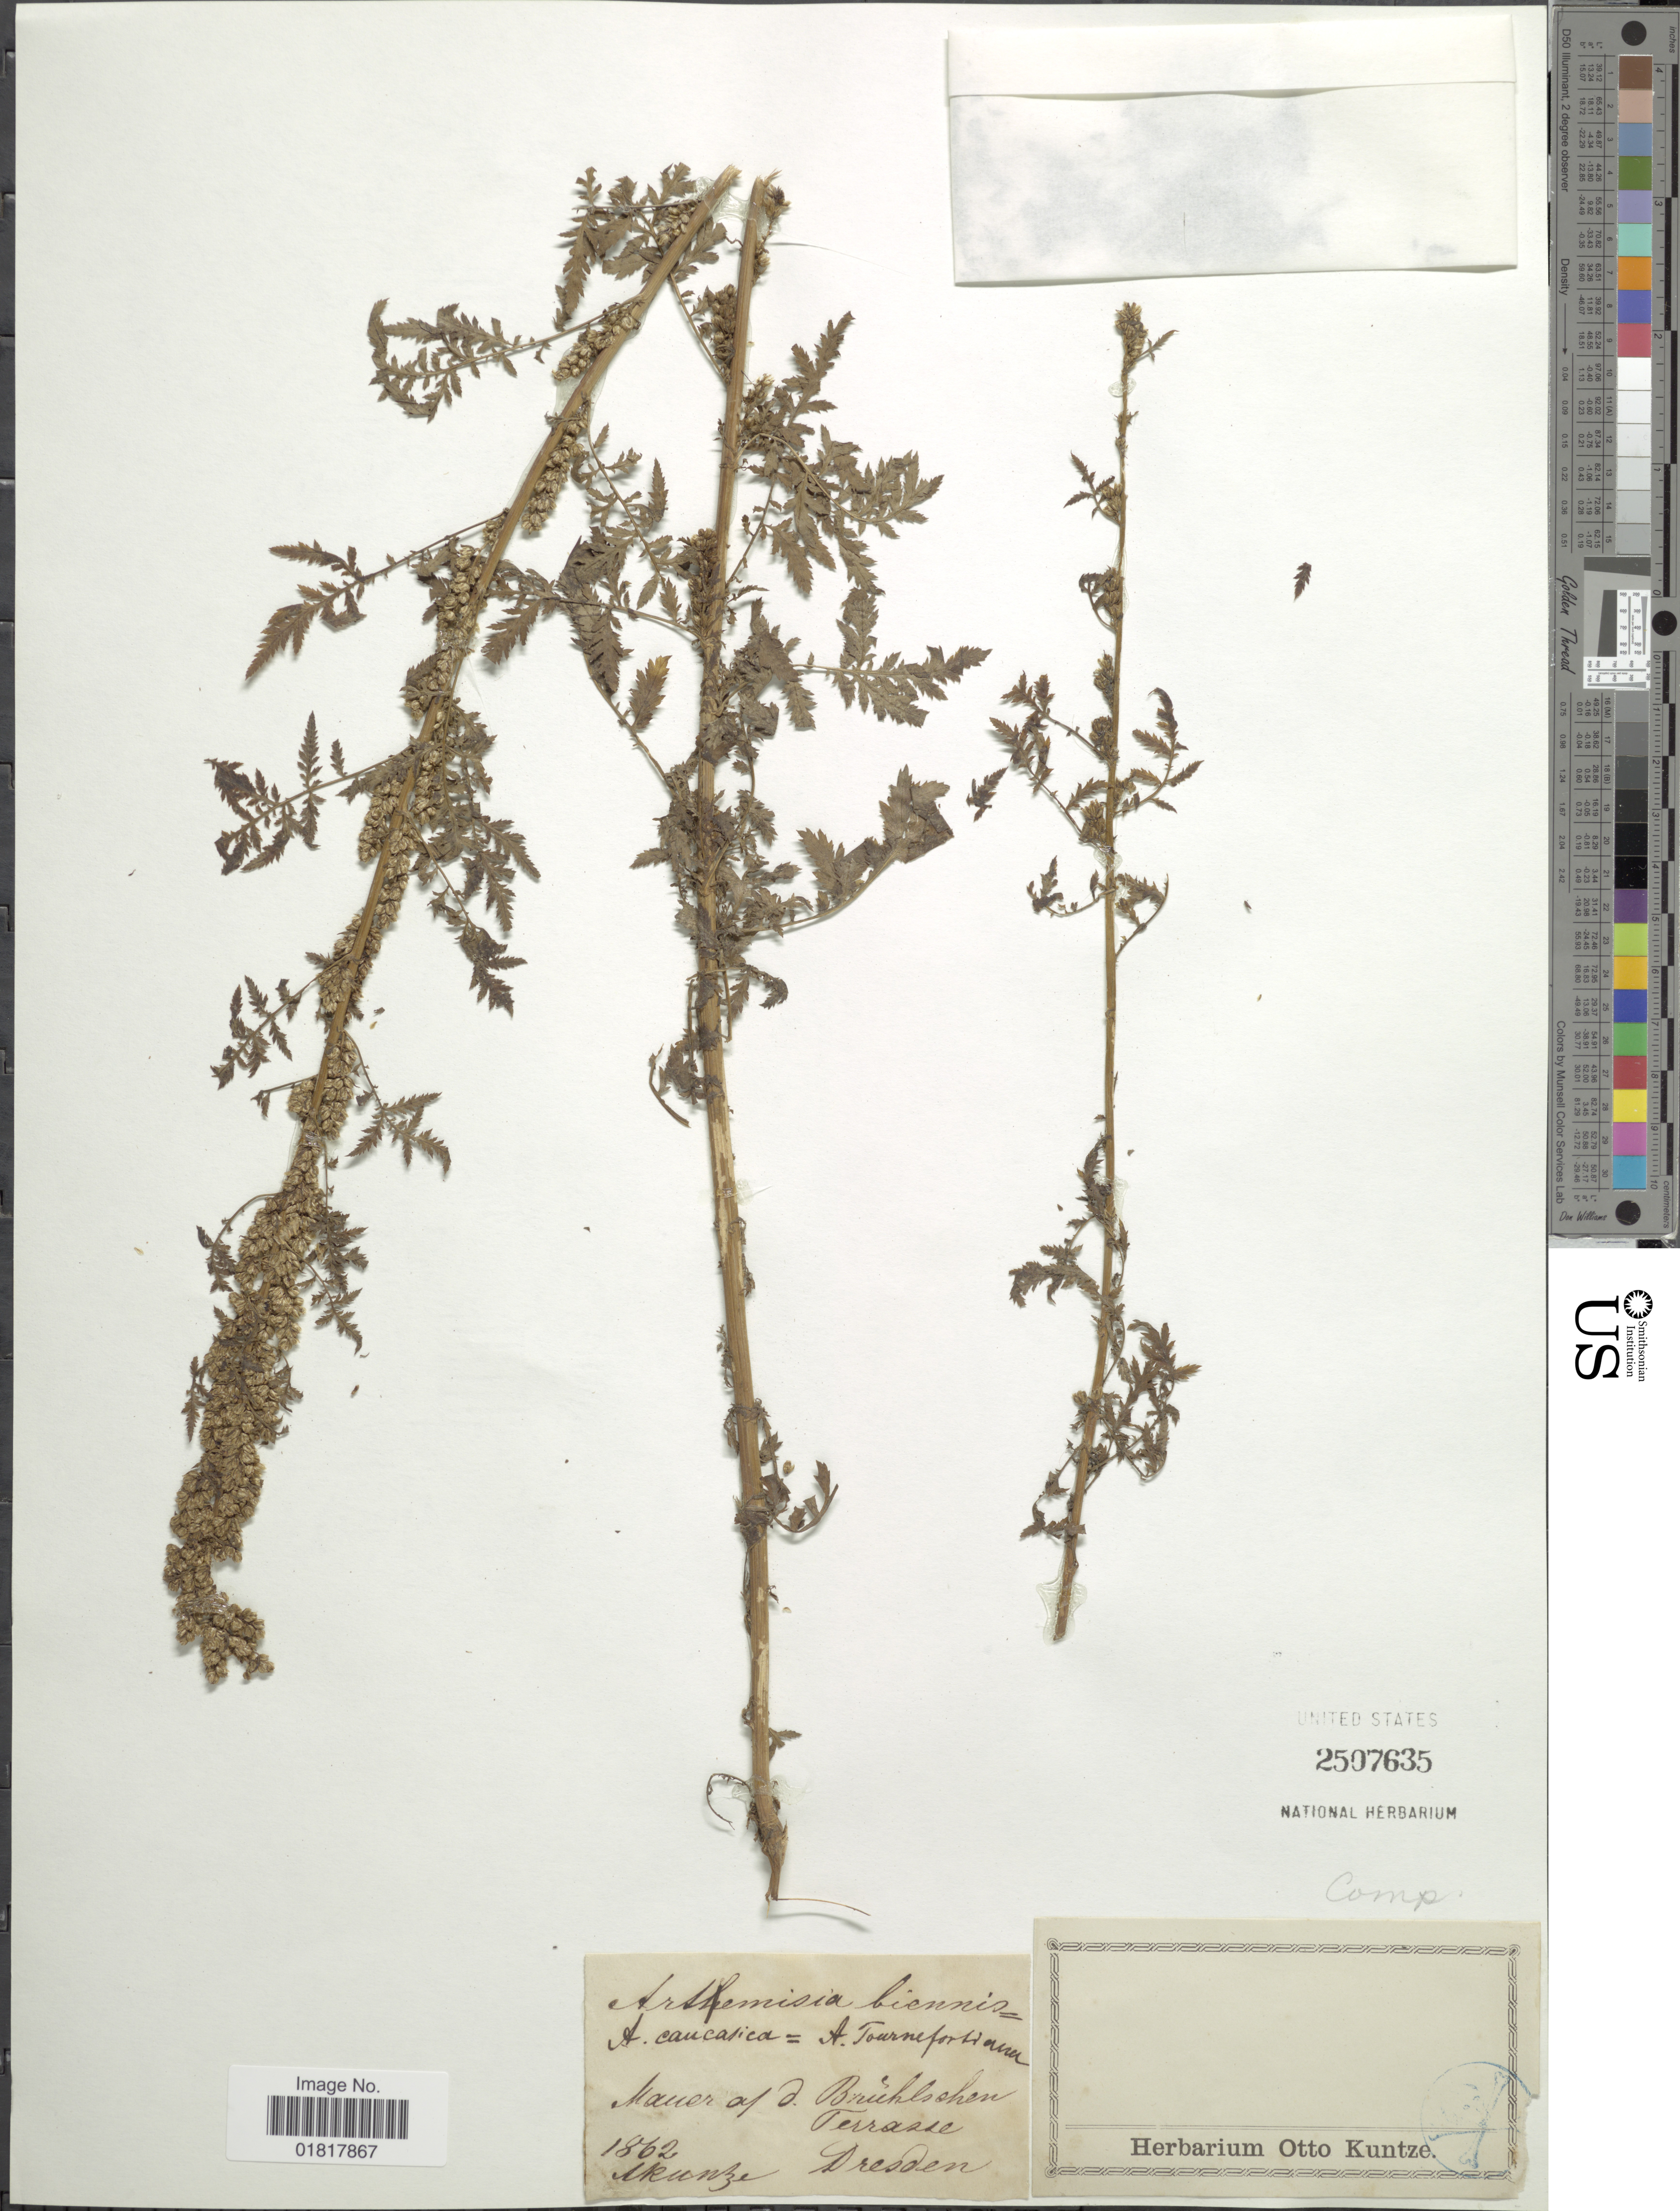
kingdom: Plantae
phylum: Tracheophyta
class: Magnoliopsida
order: Asterales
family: Asteraceae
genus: Artemisia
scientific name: Artemisia caucasica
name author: Willd.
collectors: C.E.O. Kuntze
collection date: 1862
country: Germany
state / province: Sachsen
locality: Brühlsche Terrasse, Dresden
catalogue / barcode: US 2507635